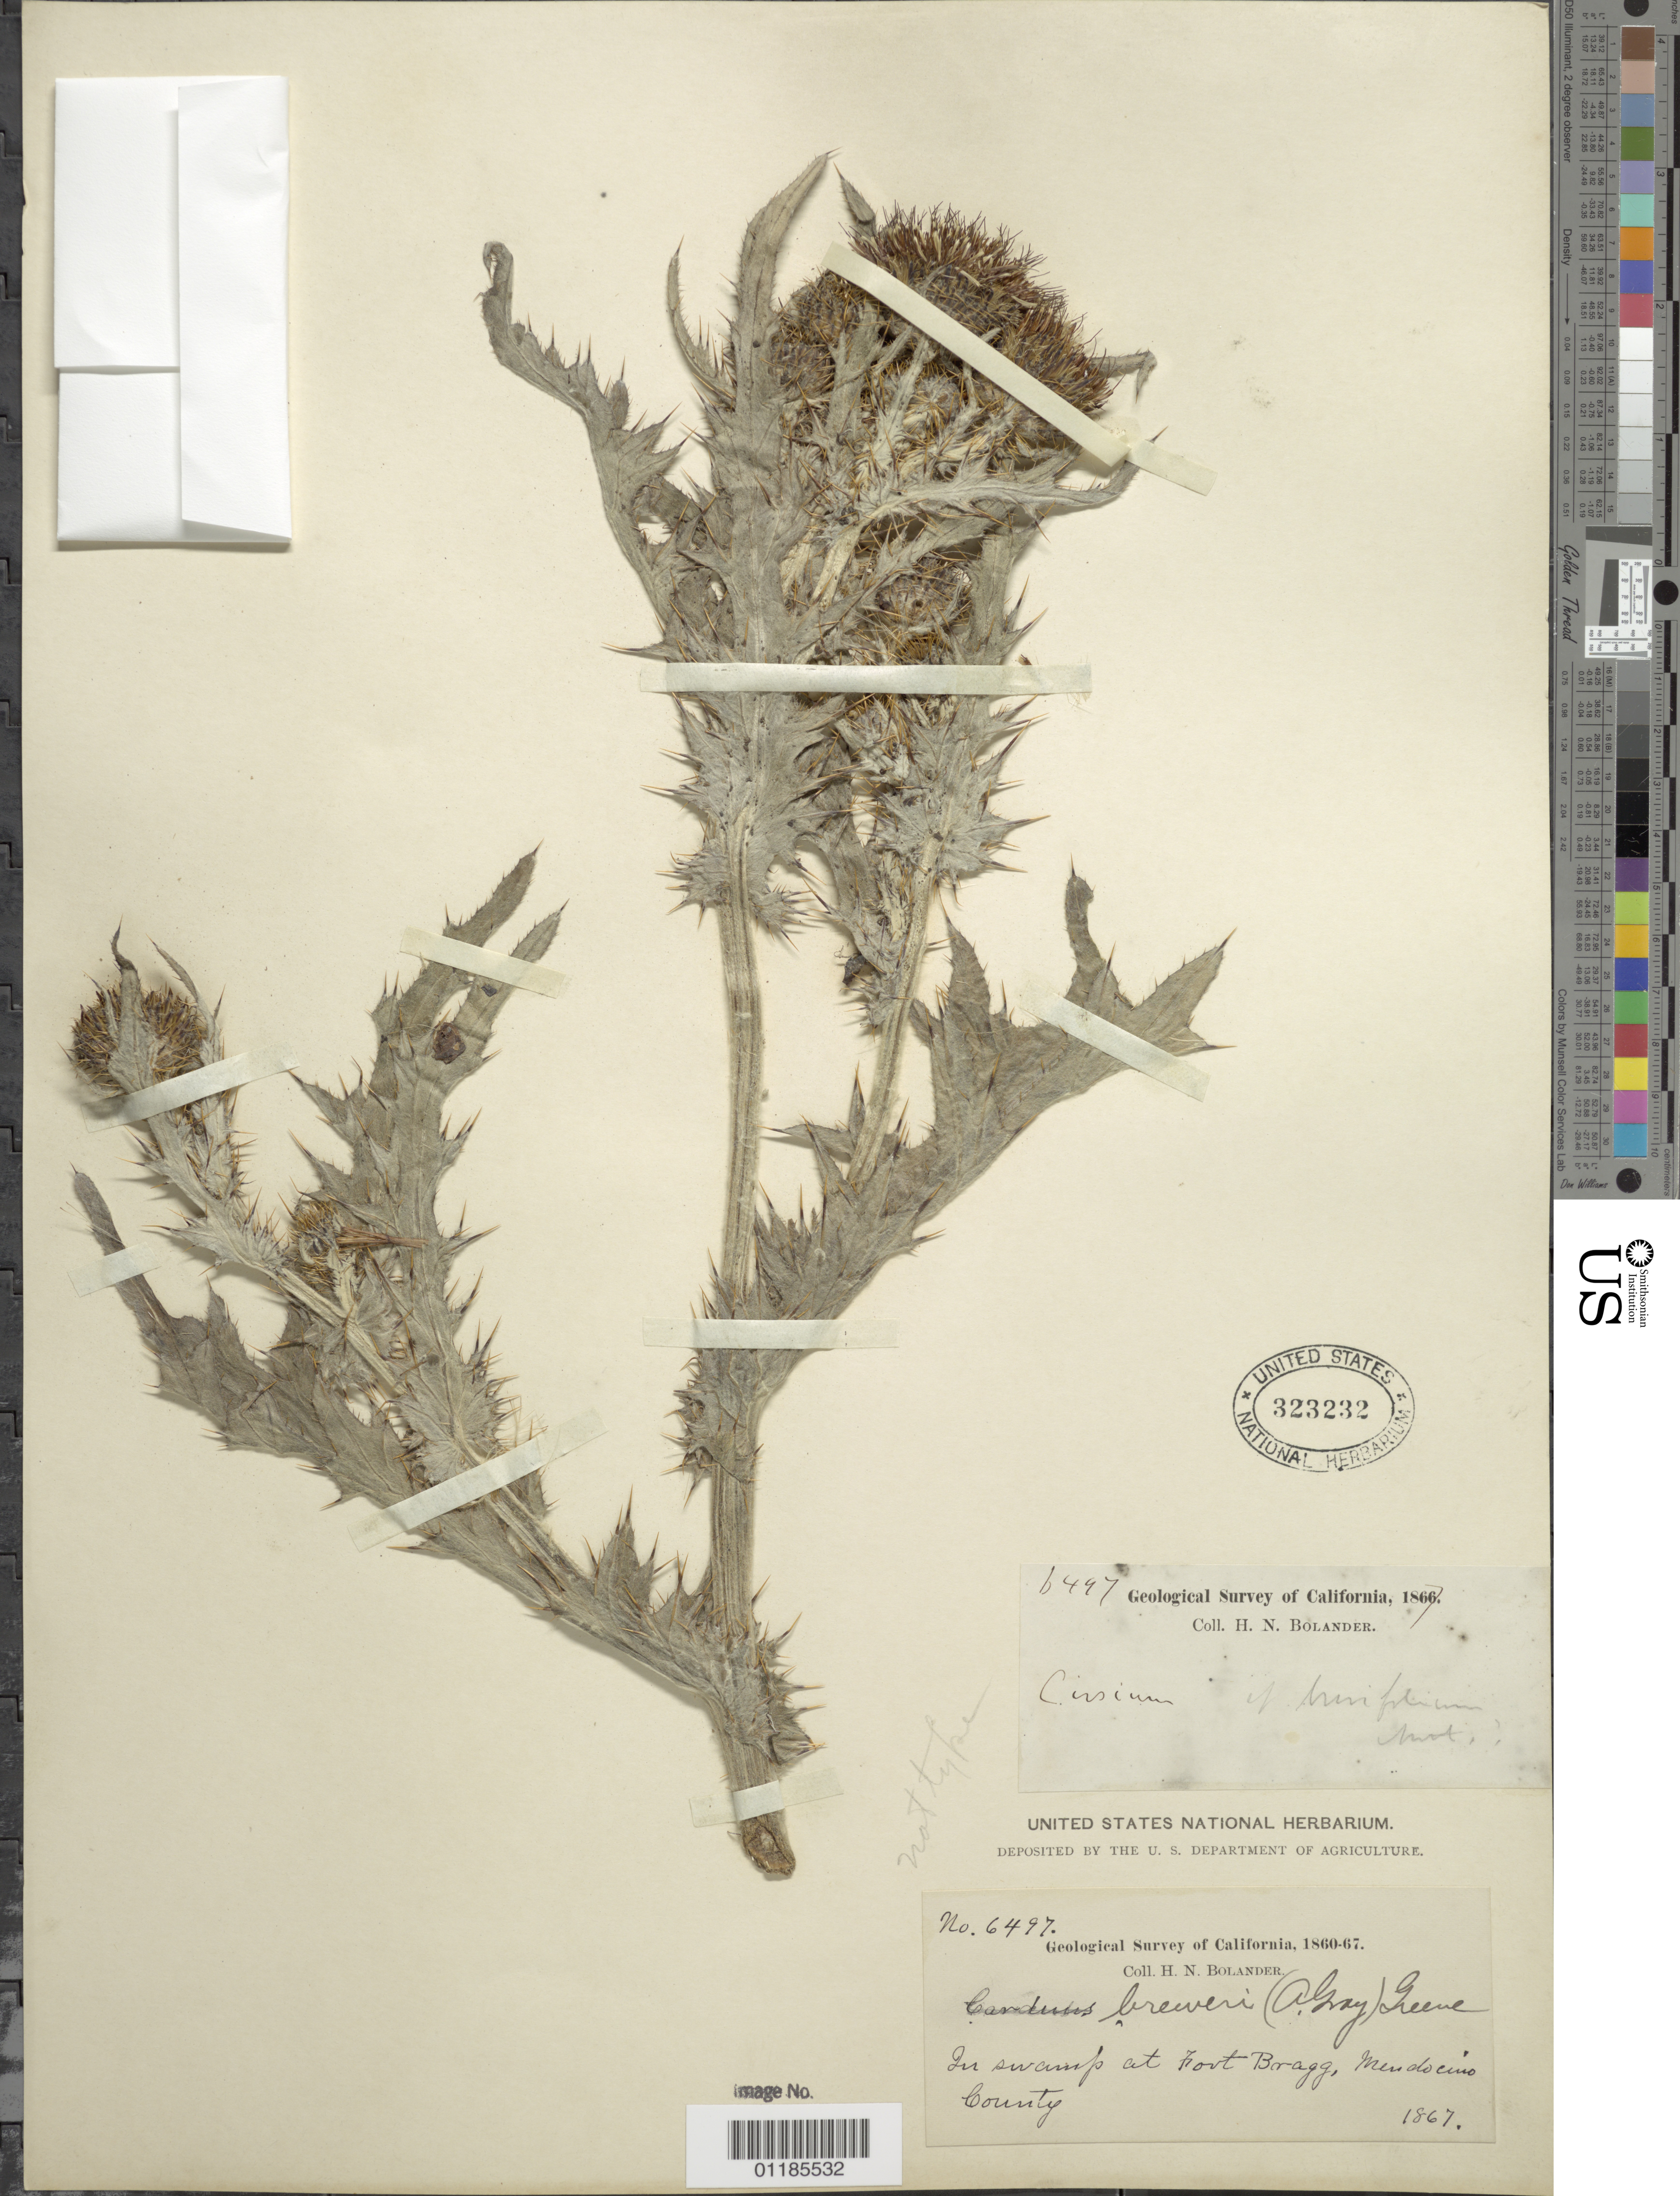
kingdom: Plantae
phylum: Tracheophyta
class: Magnoliopsida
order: Asterales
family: Asteraceae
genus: Cirsium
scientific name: Cirsium douglasii var. breweri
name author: (A. Gray) D.J. Keil & C.E. Turner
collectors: H. Bolander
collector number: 6497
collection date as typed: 1867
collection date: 1867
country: United States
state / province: California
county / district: Mendocino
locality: Fort Bragg.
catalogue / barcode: US 323232